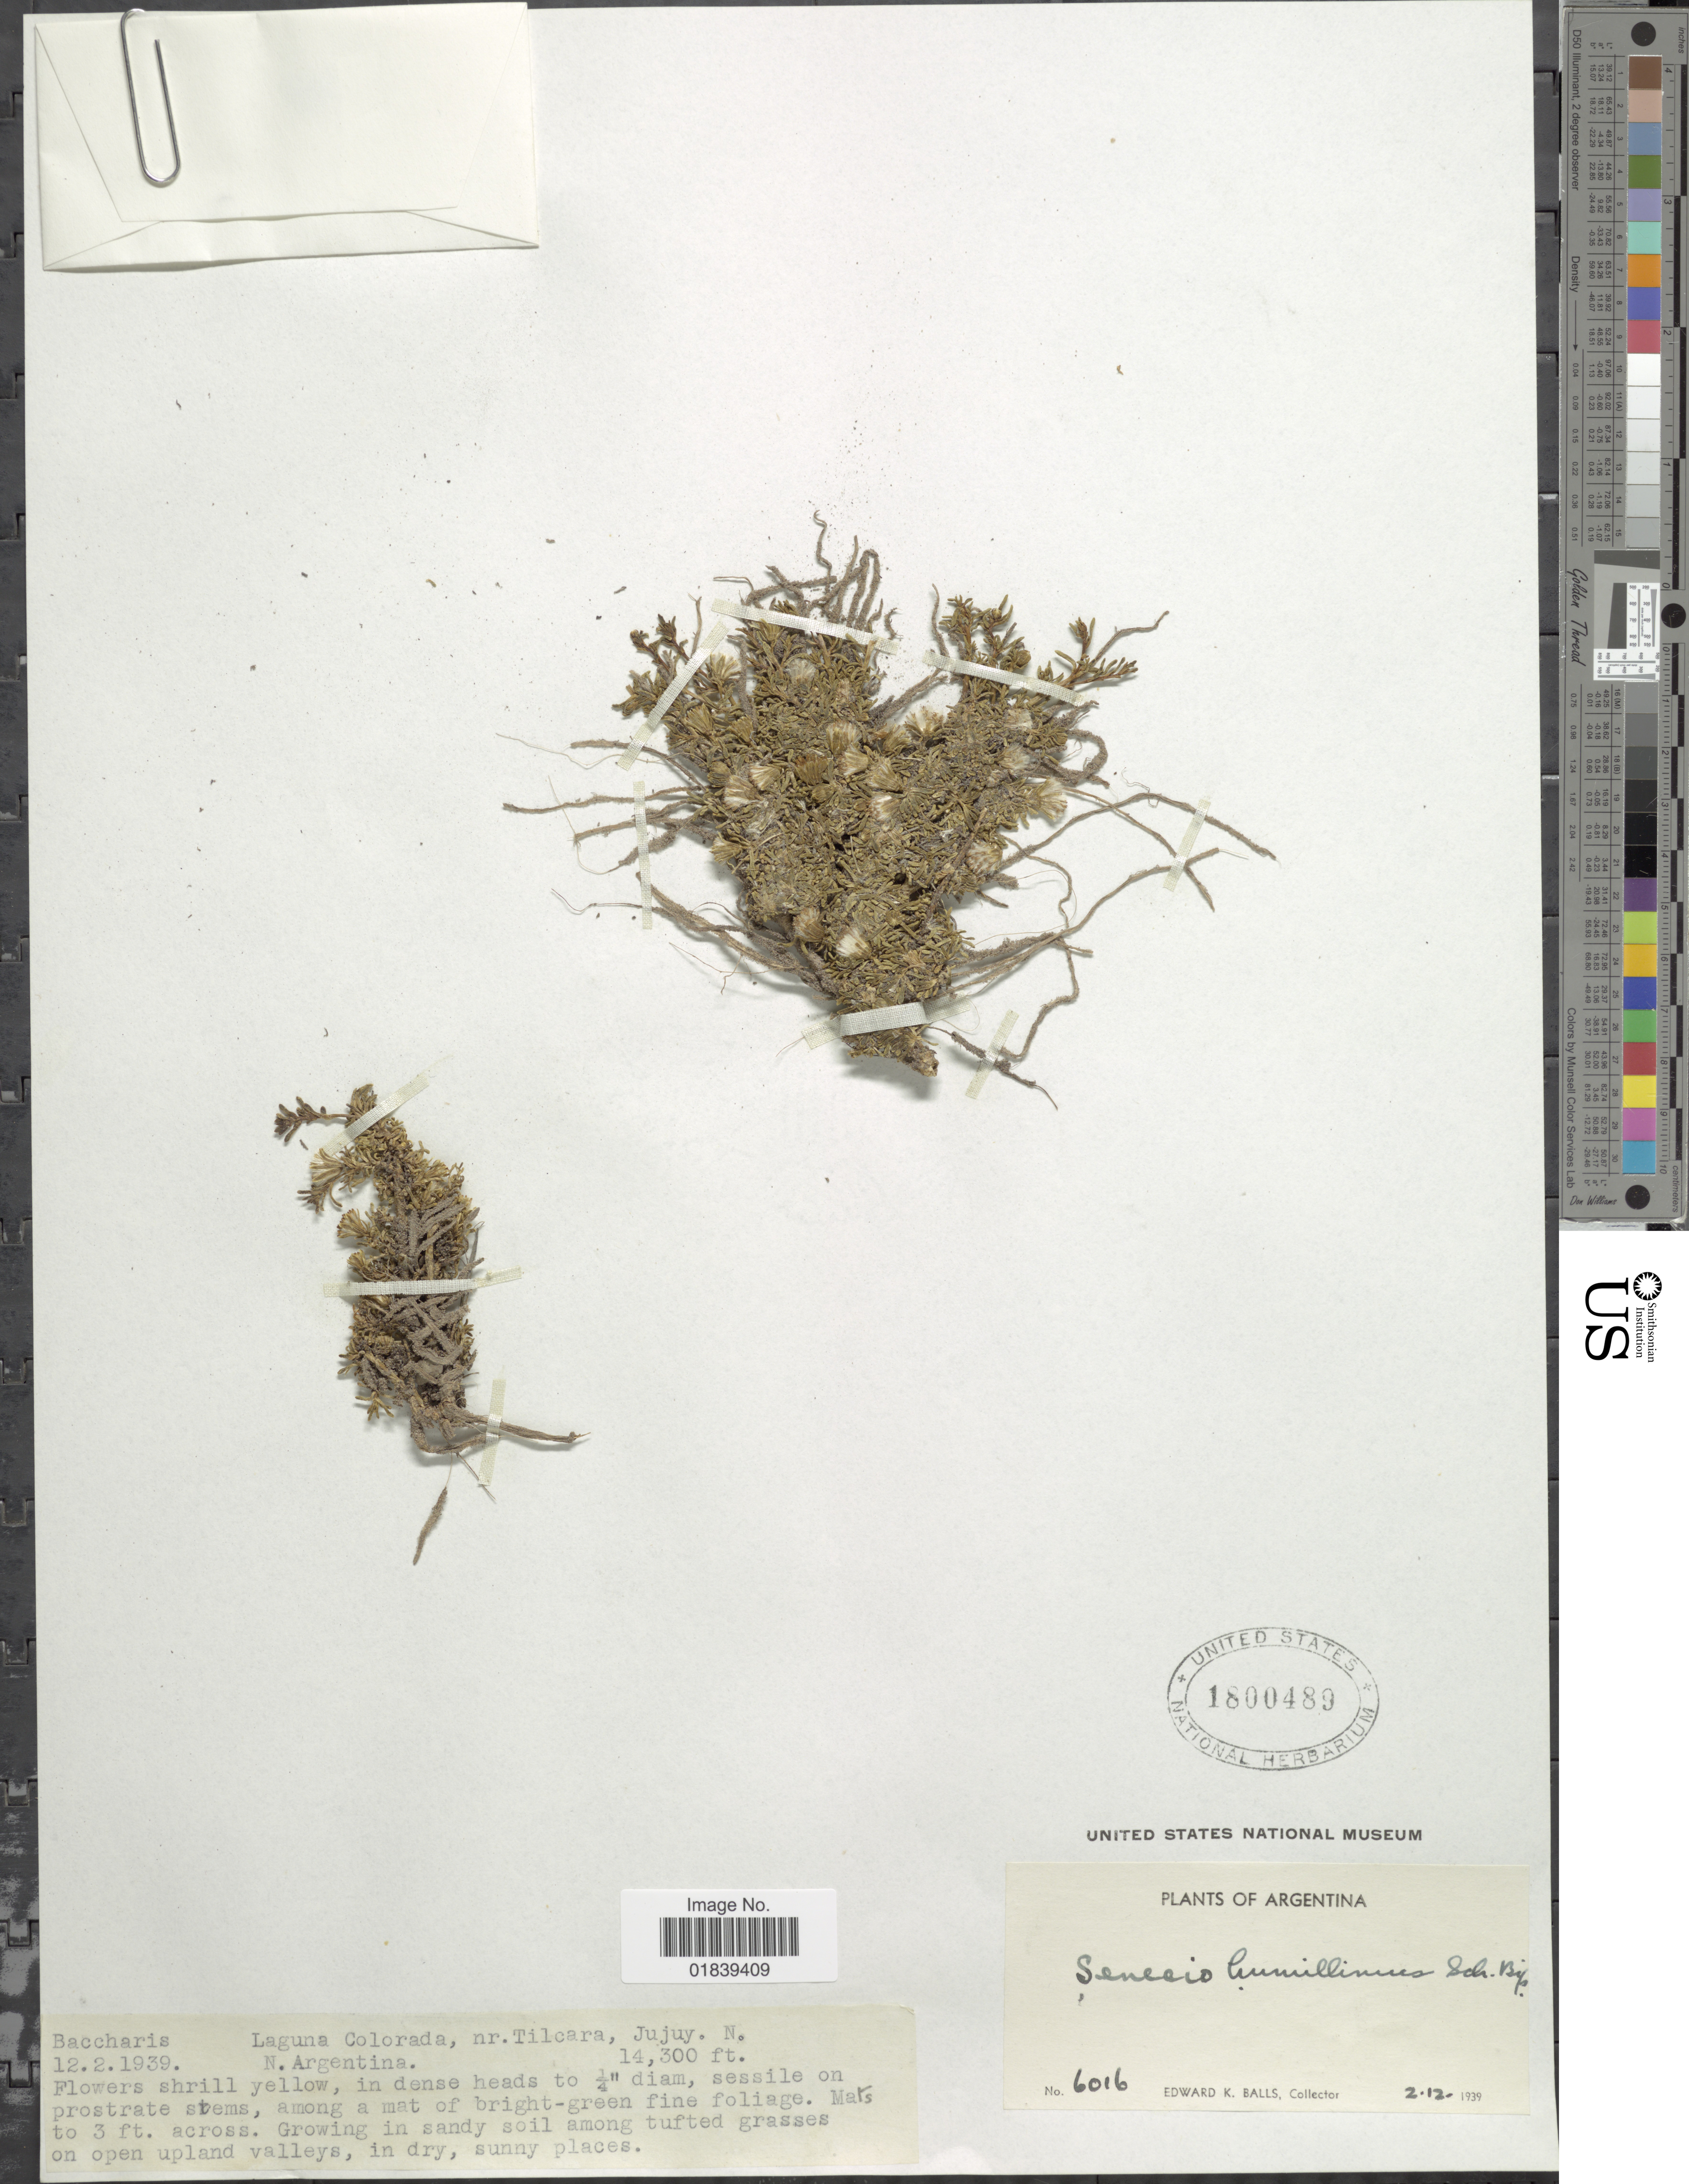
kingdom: Plantae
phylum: Tracheophyta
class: Magnoliopsida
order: Asterales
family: Asteraceae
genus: Senecio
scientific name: Senecio humillimus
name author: Sch. Bip.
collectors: E. K. Balls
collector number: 6016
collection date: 1939-02-12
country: Argentina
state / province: Jujuy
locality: Laguna Colorada, nr. Tilcara, N. Argentina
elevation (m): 4359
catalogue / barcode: US 1800489